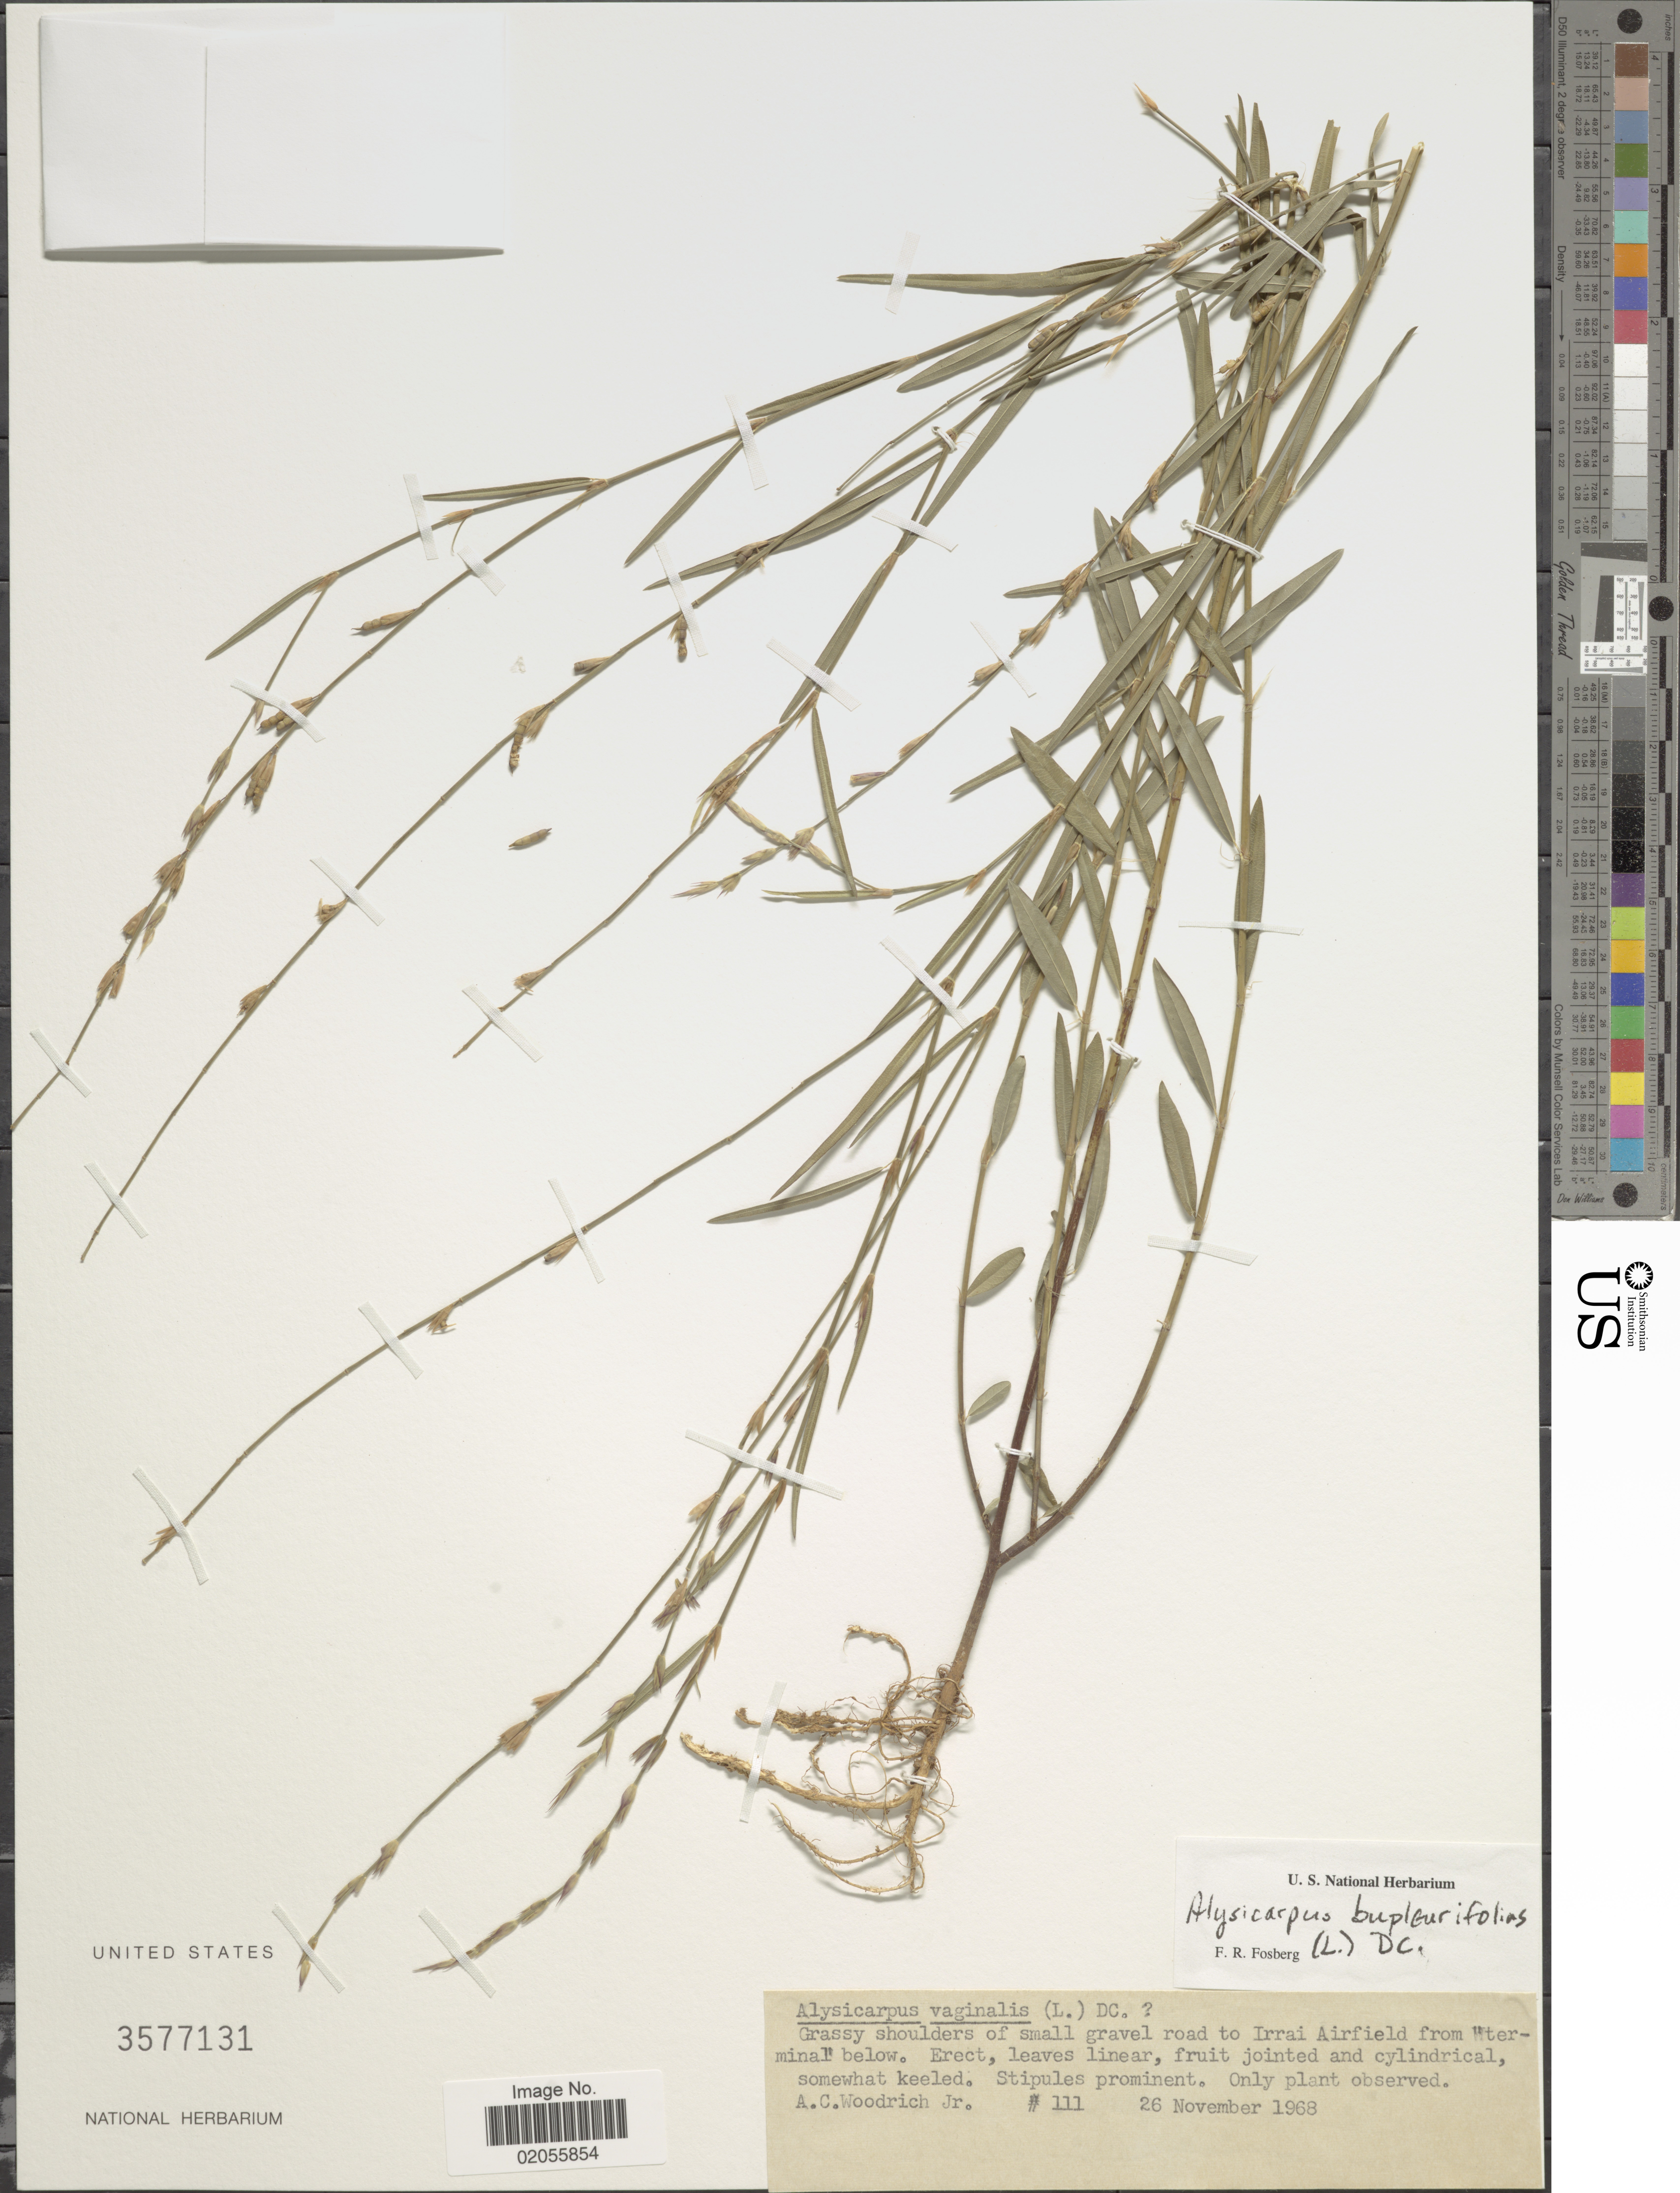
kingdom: Plantae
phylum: Tracheophyta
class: Magnoliopsida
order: Fabales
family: Fabaceae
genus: Alysicarpus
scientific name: Alysicarpus bupleurifolius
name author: (L.) DC.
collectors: A. Woodrich Jr.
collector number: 111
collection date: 1968-11-26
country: Palau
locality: Grassy shoulders of small gravel road to Irrai Airfield from "terminal" below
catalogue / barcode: US 3577131